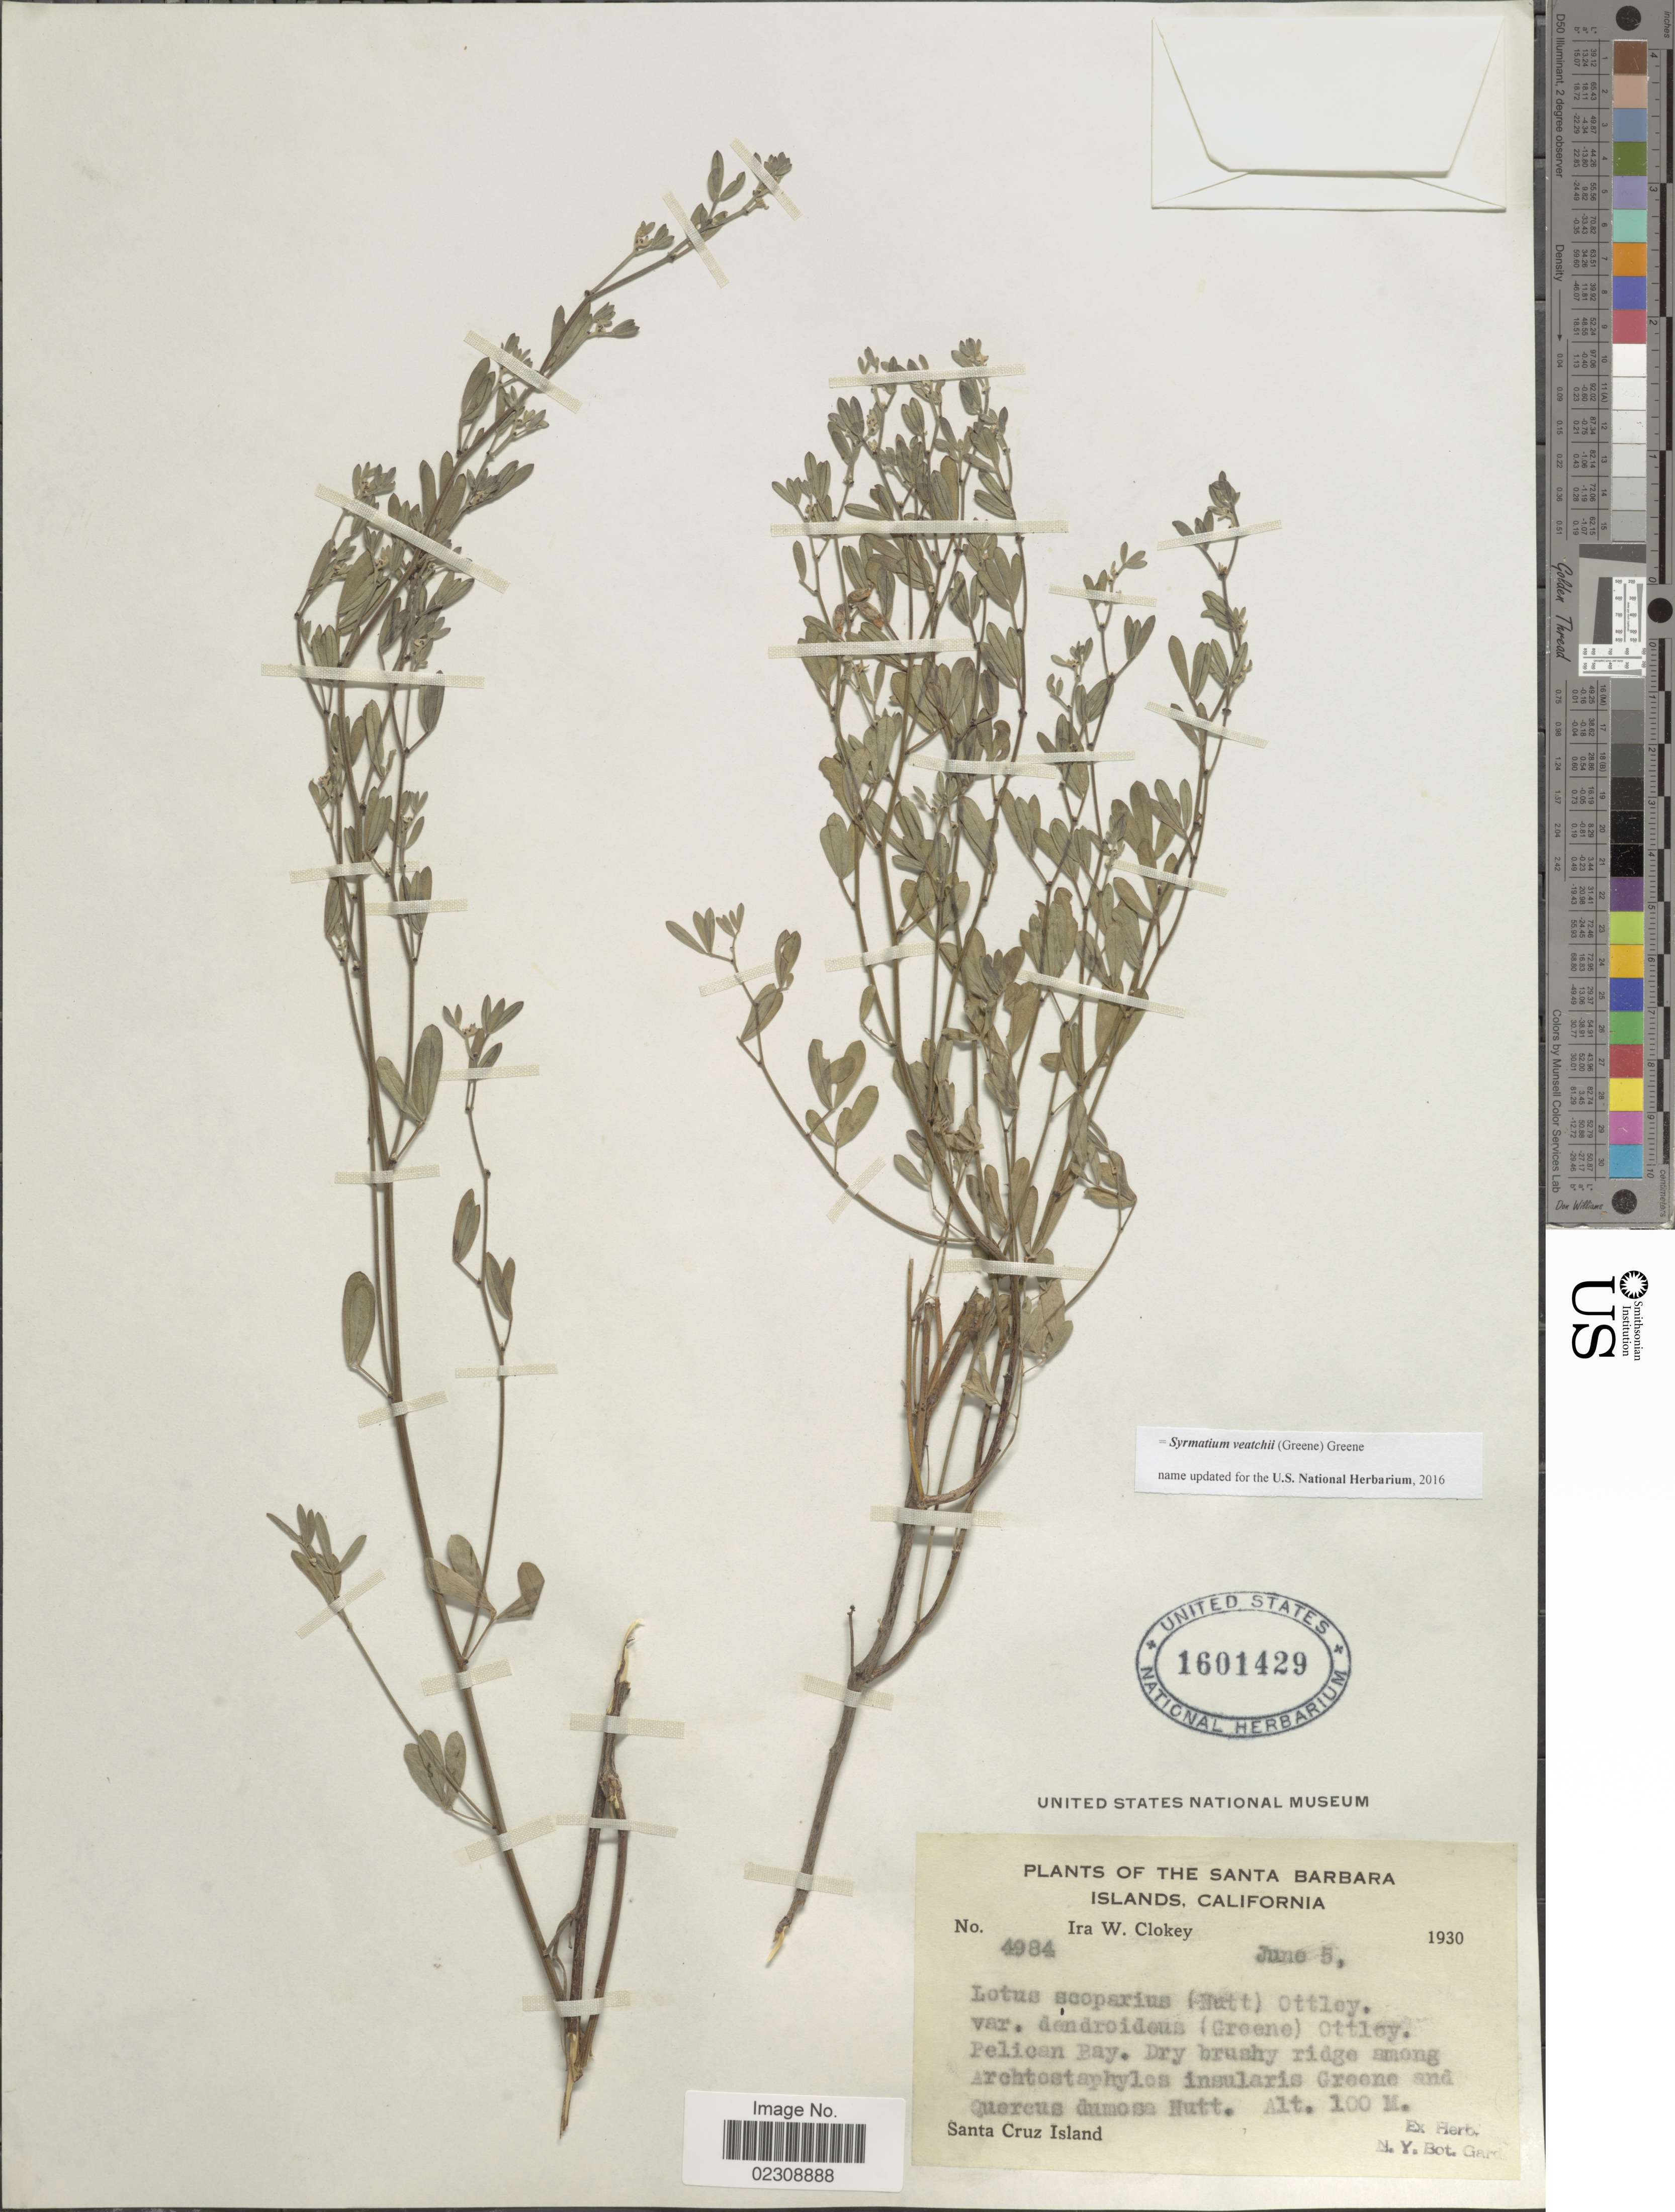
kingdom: Plantae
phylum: Tracheophyta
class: Magnoliopsida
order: Fabales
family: Fabaceae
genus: Syrmatium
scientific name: Syrmatium veatchii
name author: (Greene) Greene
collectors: I. W. Clokey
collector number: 4984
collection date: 1930-06-05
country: United States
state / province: California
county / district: Santa Barbara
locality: Santa Barbara Islands. Pelican Bay. Santa Cruz Island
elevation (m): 100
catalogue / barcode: US 1601429